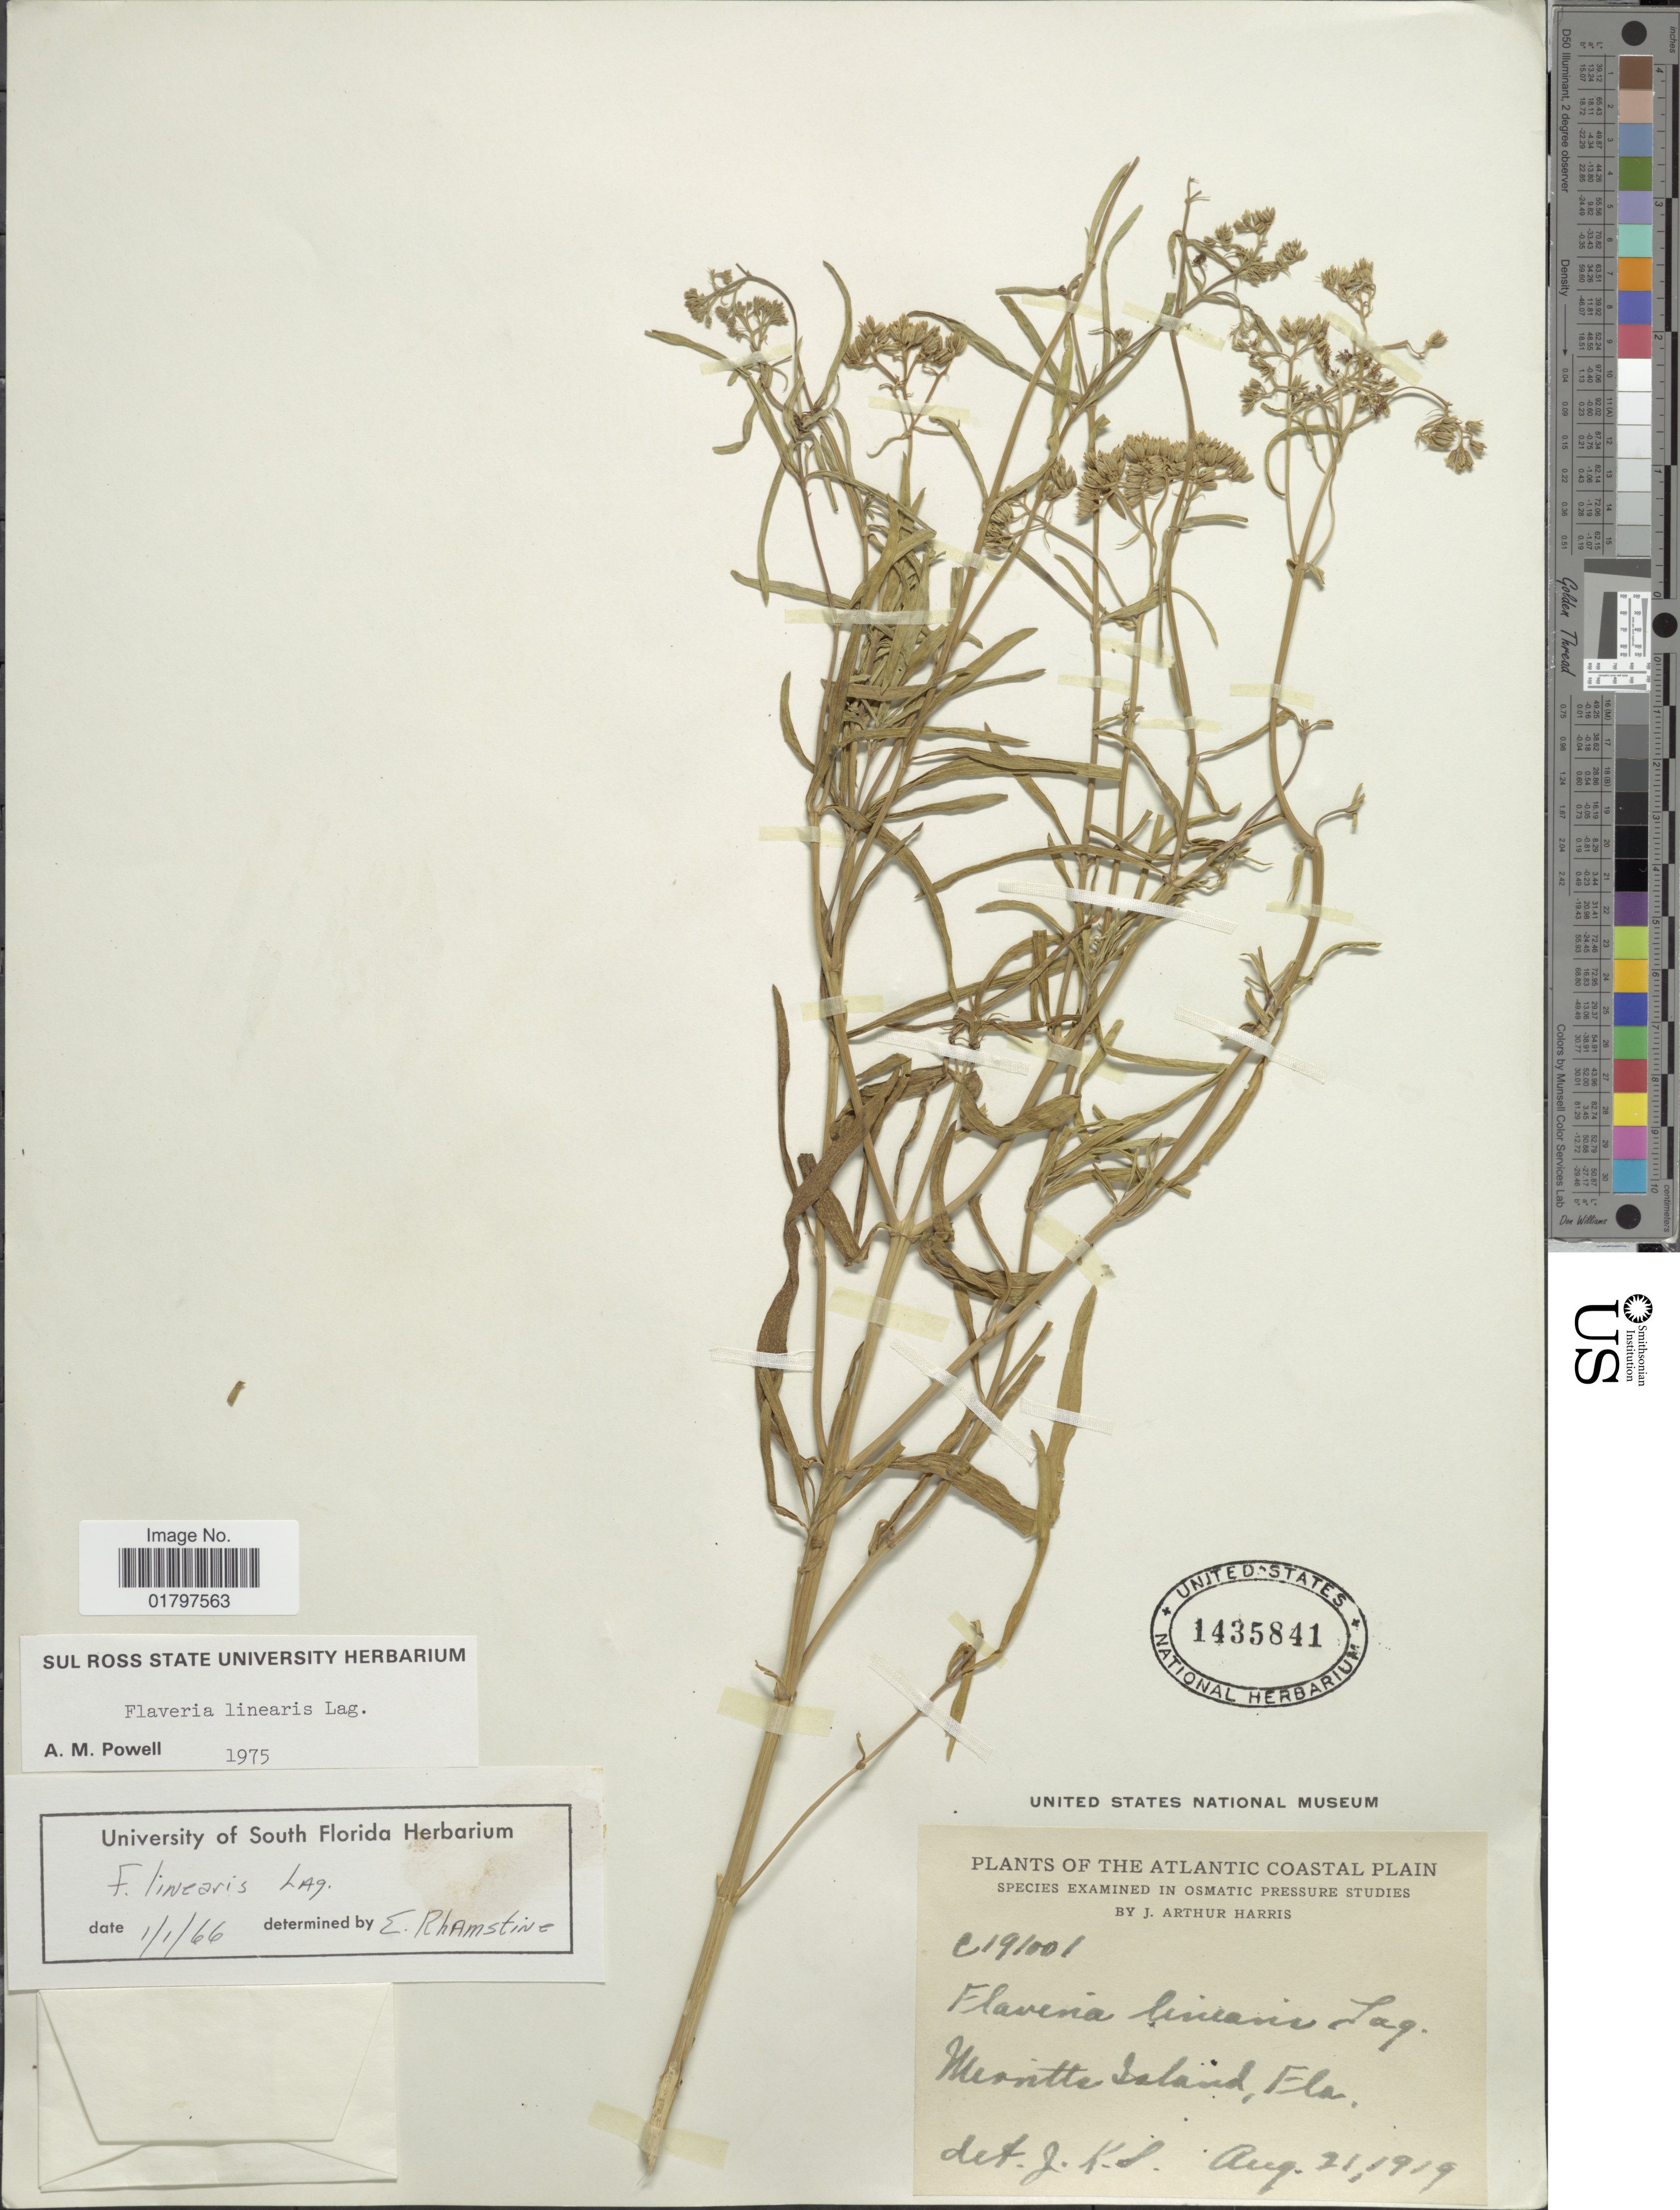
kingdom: Plantae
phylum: Tracheophyta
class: Magnoliopsida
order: Asterales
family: Asteraceae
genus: Flaveria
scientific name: Flaveria linearis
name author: Lag.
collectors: J. A. Harris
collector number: C191001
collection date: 1919-08-21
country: United States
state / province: Florida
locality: Atlantic Coastal Plain. Merritts Island, Fla.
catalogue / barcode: US 1435841